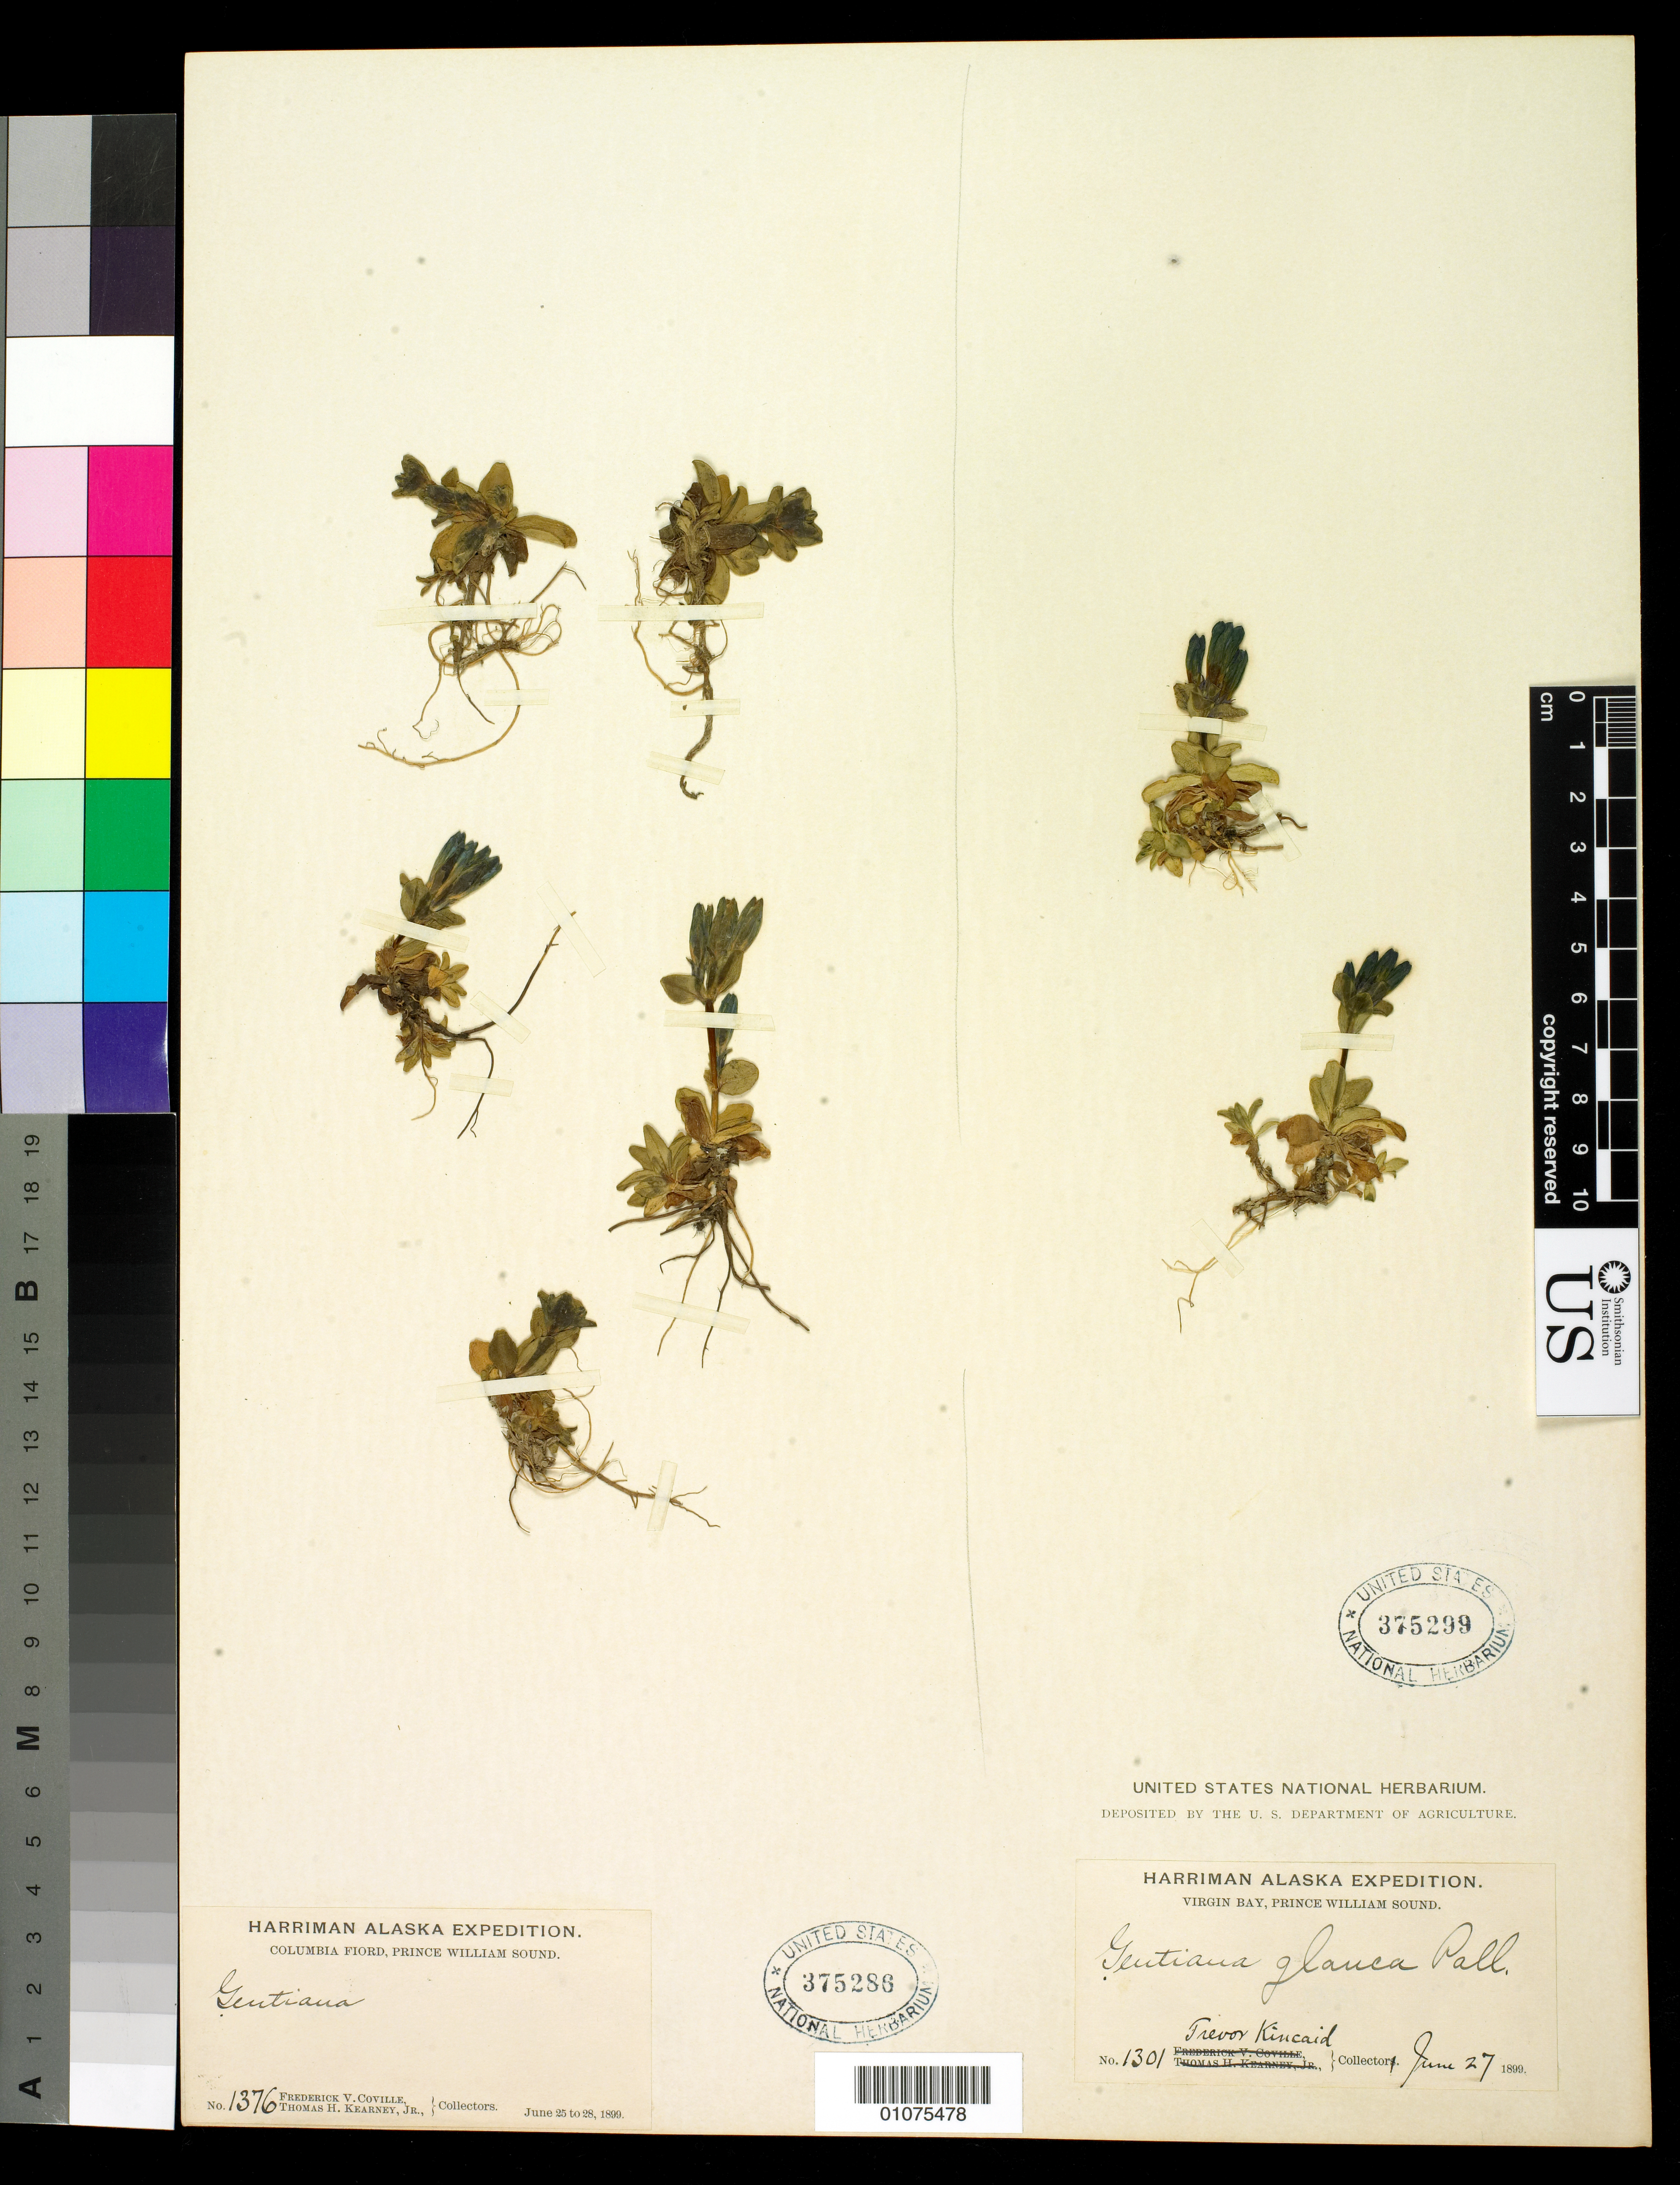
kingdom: Plantae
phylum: Tracheophyta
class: Magnoliopsida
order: Gentianales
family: Gentianaceae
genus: Gentiana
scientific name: Gentiana glauca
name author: Pall.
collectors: T. C. Kincaid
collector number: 1301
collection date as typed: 27 Jun 1899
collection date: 1899-06-27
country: United States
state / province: Alaska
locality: Virgin Bay, Prince William Sound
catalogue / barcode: US 375299